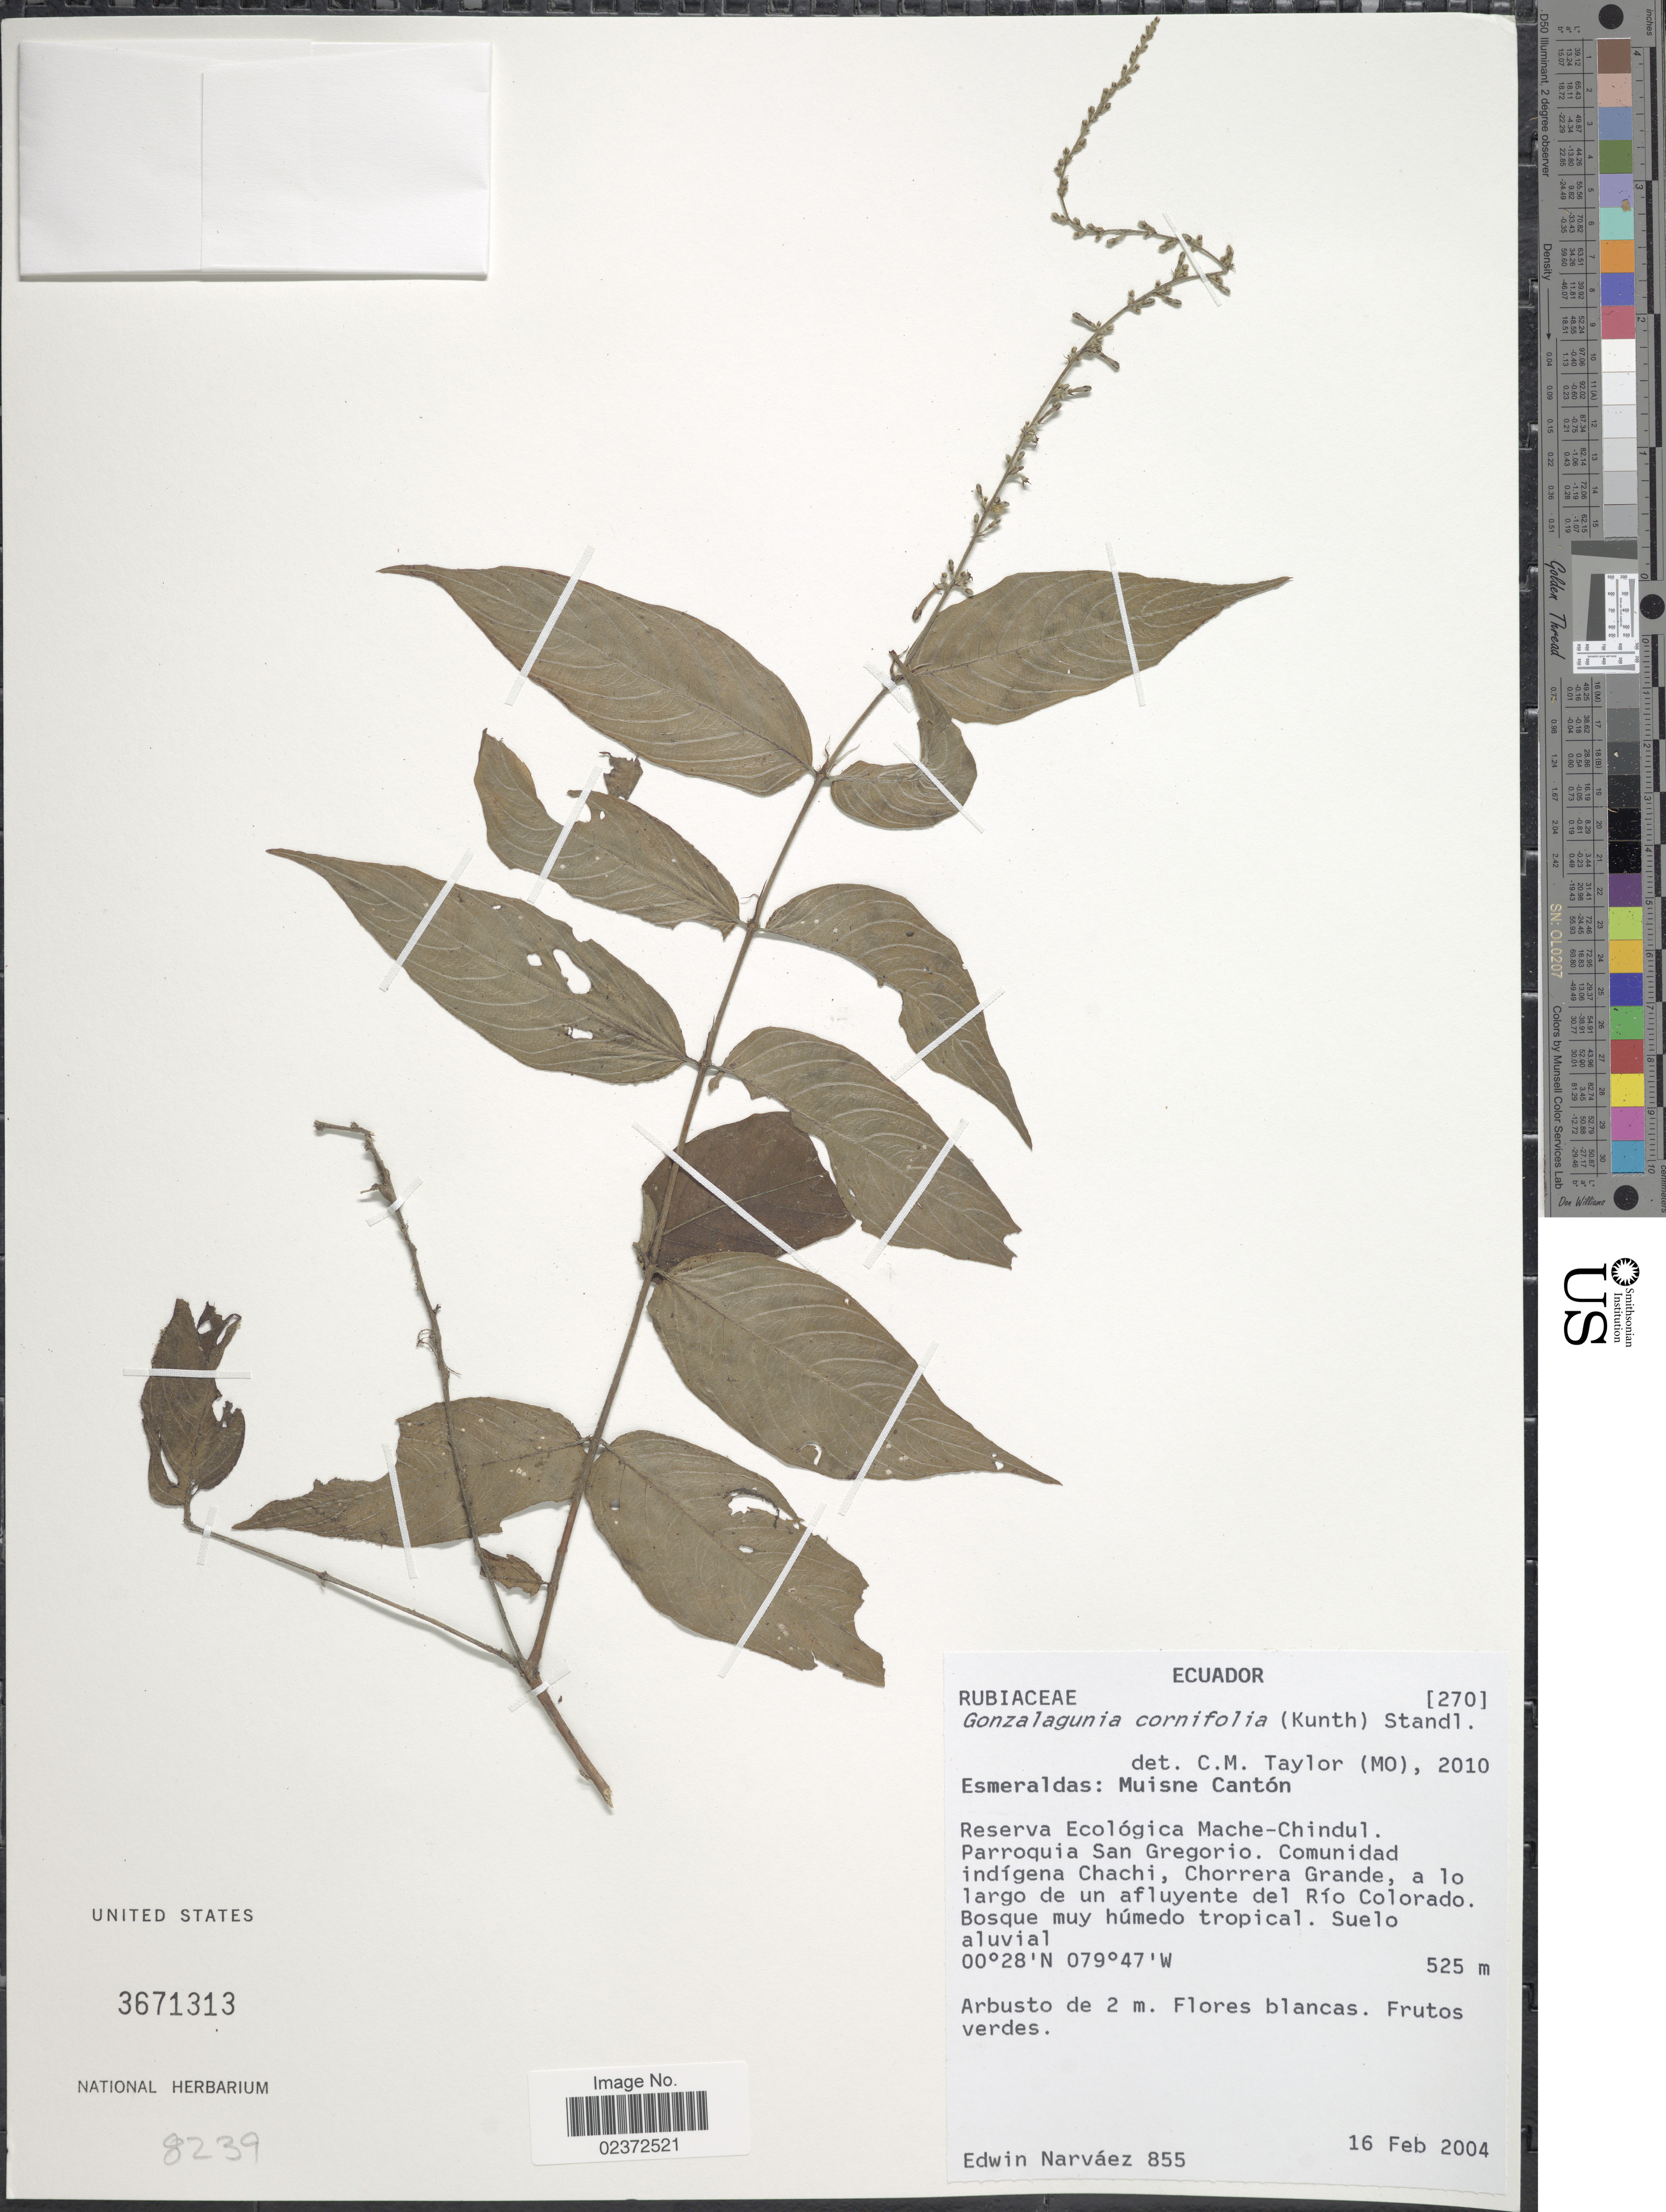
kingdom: Plantae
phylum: Tracheophyta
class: Magnoliopsida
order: Gentianales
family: Rubiaceae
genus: Gonzalagunia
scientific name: Gonzalagunia cornifolia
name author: (Kunth) Standl.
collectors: E. Narváez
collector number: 855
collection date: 2004-02-16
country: Ecuador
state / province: Esmeraldas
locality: Muisne Cantón, Reserva Ecológica Mache-Chindul. Parroquia San Gregorio. Cumunidad indígena Chachi, Chorrera Grande, a lo largo de un afluyente del Río Colorado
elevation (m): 525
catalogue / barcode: US 3671313